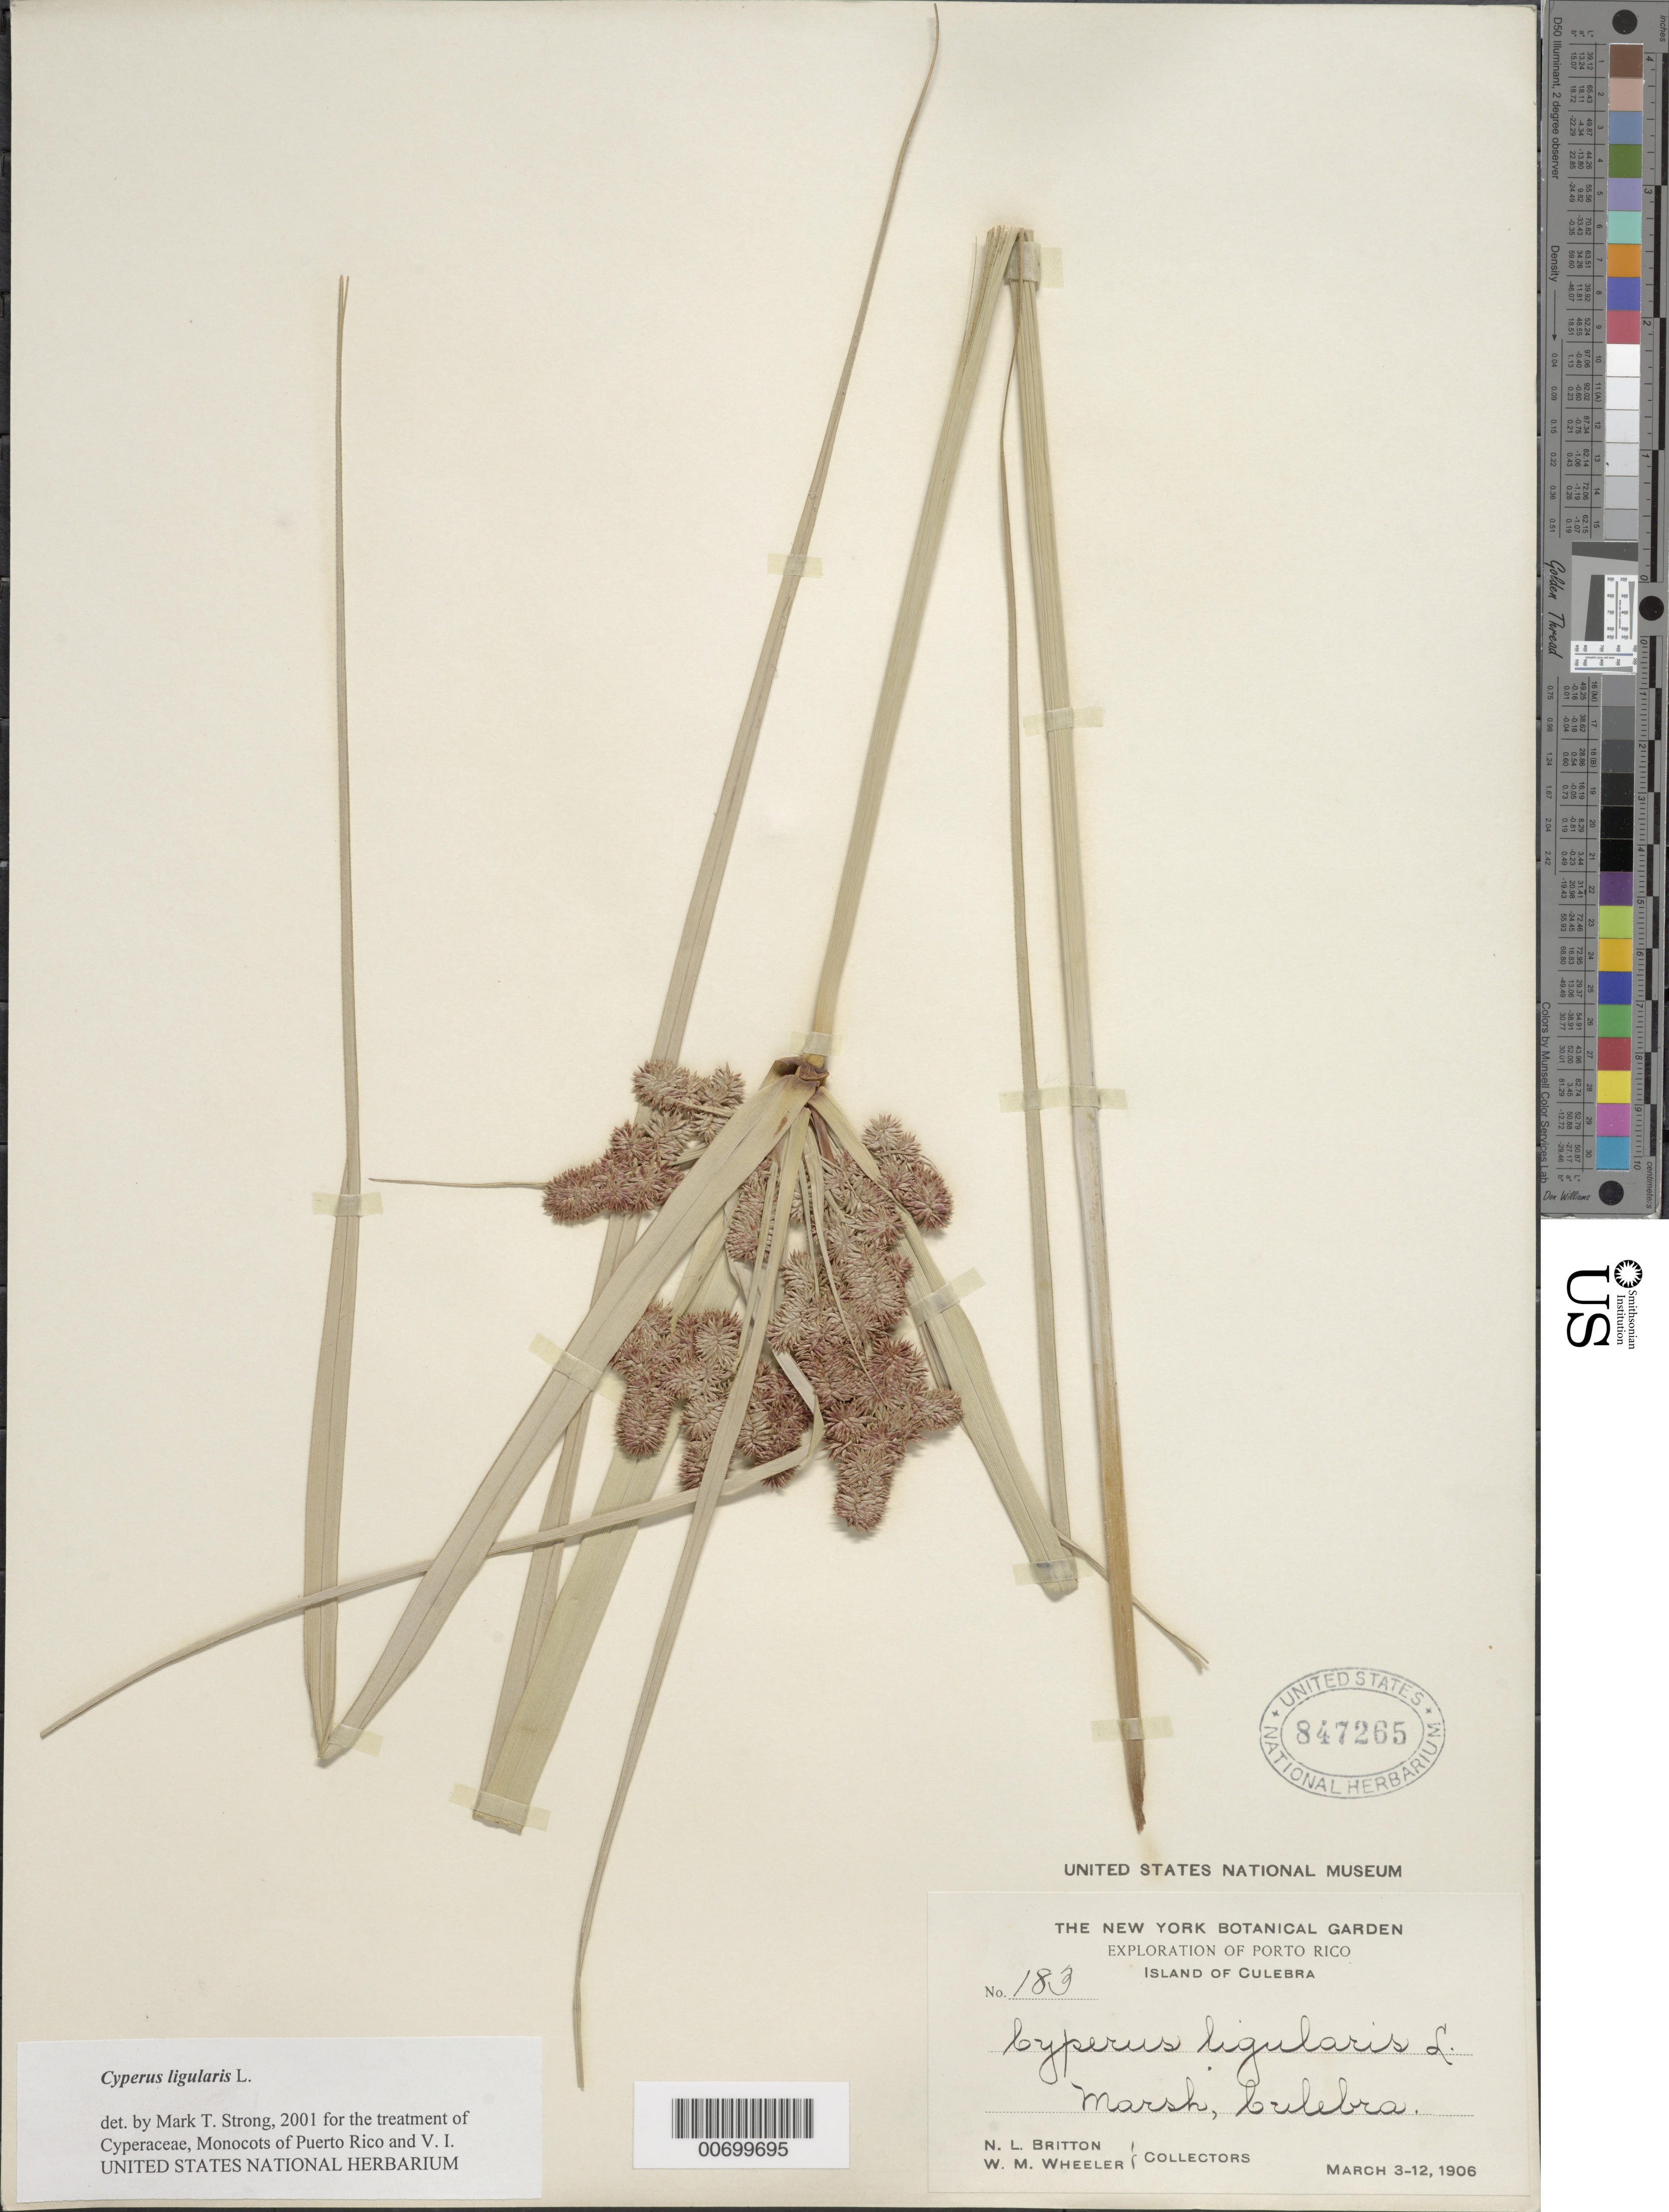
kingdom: Plantae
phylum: Tracheophyta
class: Liliopsida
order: Poales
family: Cyperaceae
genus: Cyperus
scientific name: Cyperus ligularis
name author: L.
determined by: Strong, M. T., (US), Smithsonian Institution - National Museum of Natural History (UNITED STATES)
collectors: N. Britton & W. Wheeler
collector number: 183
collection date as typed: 03 Mar 1906 to 12 Mar 1906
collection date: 1906-03-03/1906-03-12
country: Puerto Rico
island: Culebra I.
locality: Culebra Island.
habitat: Marsh.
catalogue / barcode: US 847265